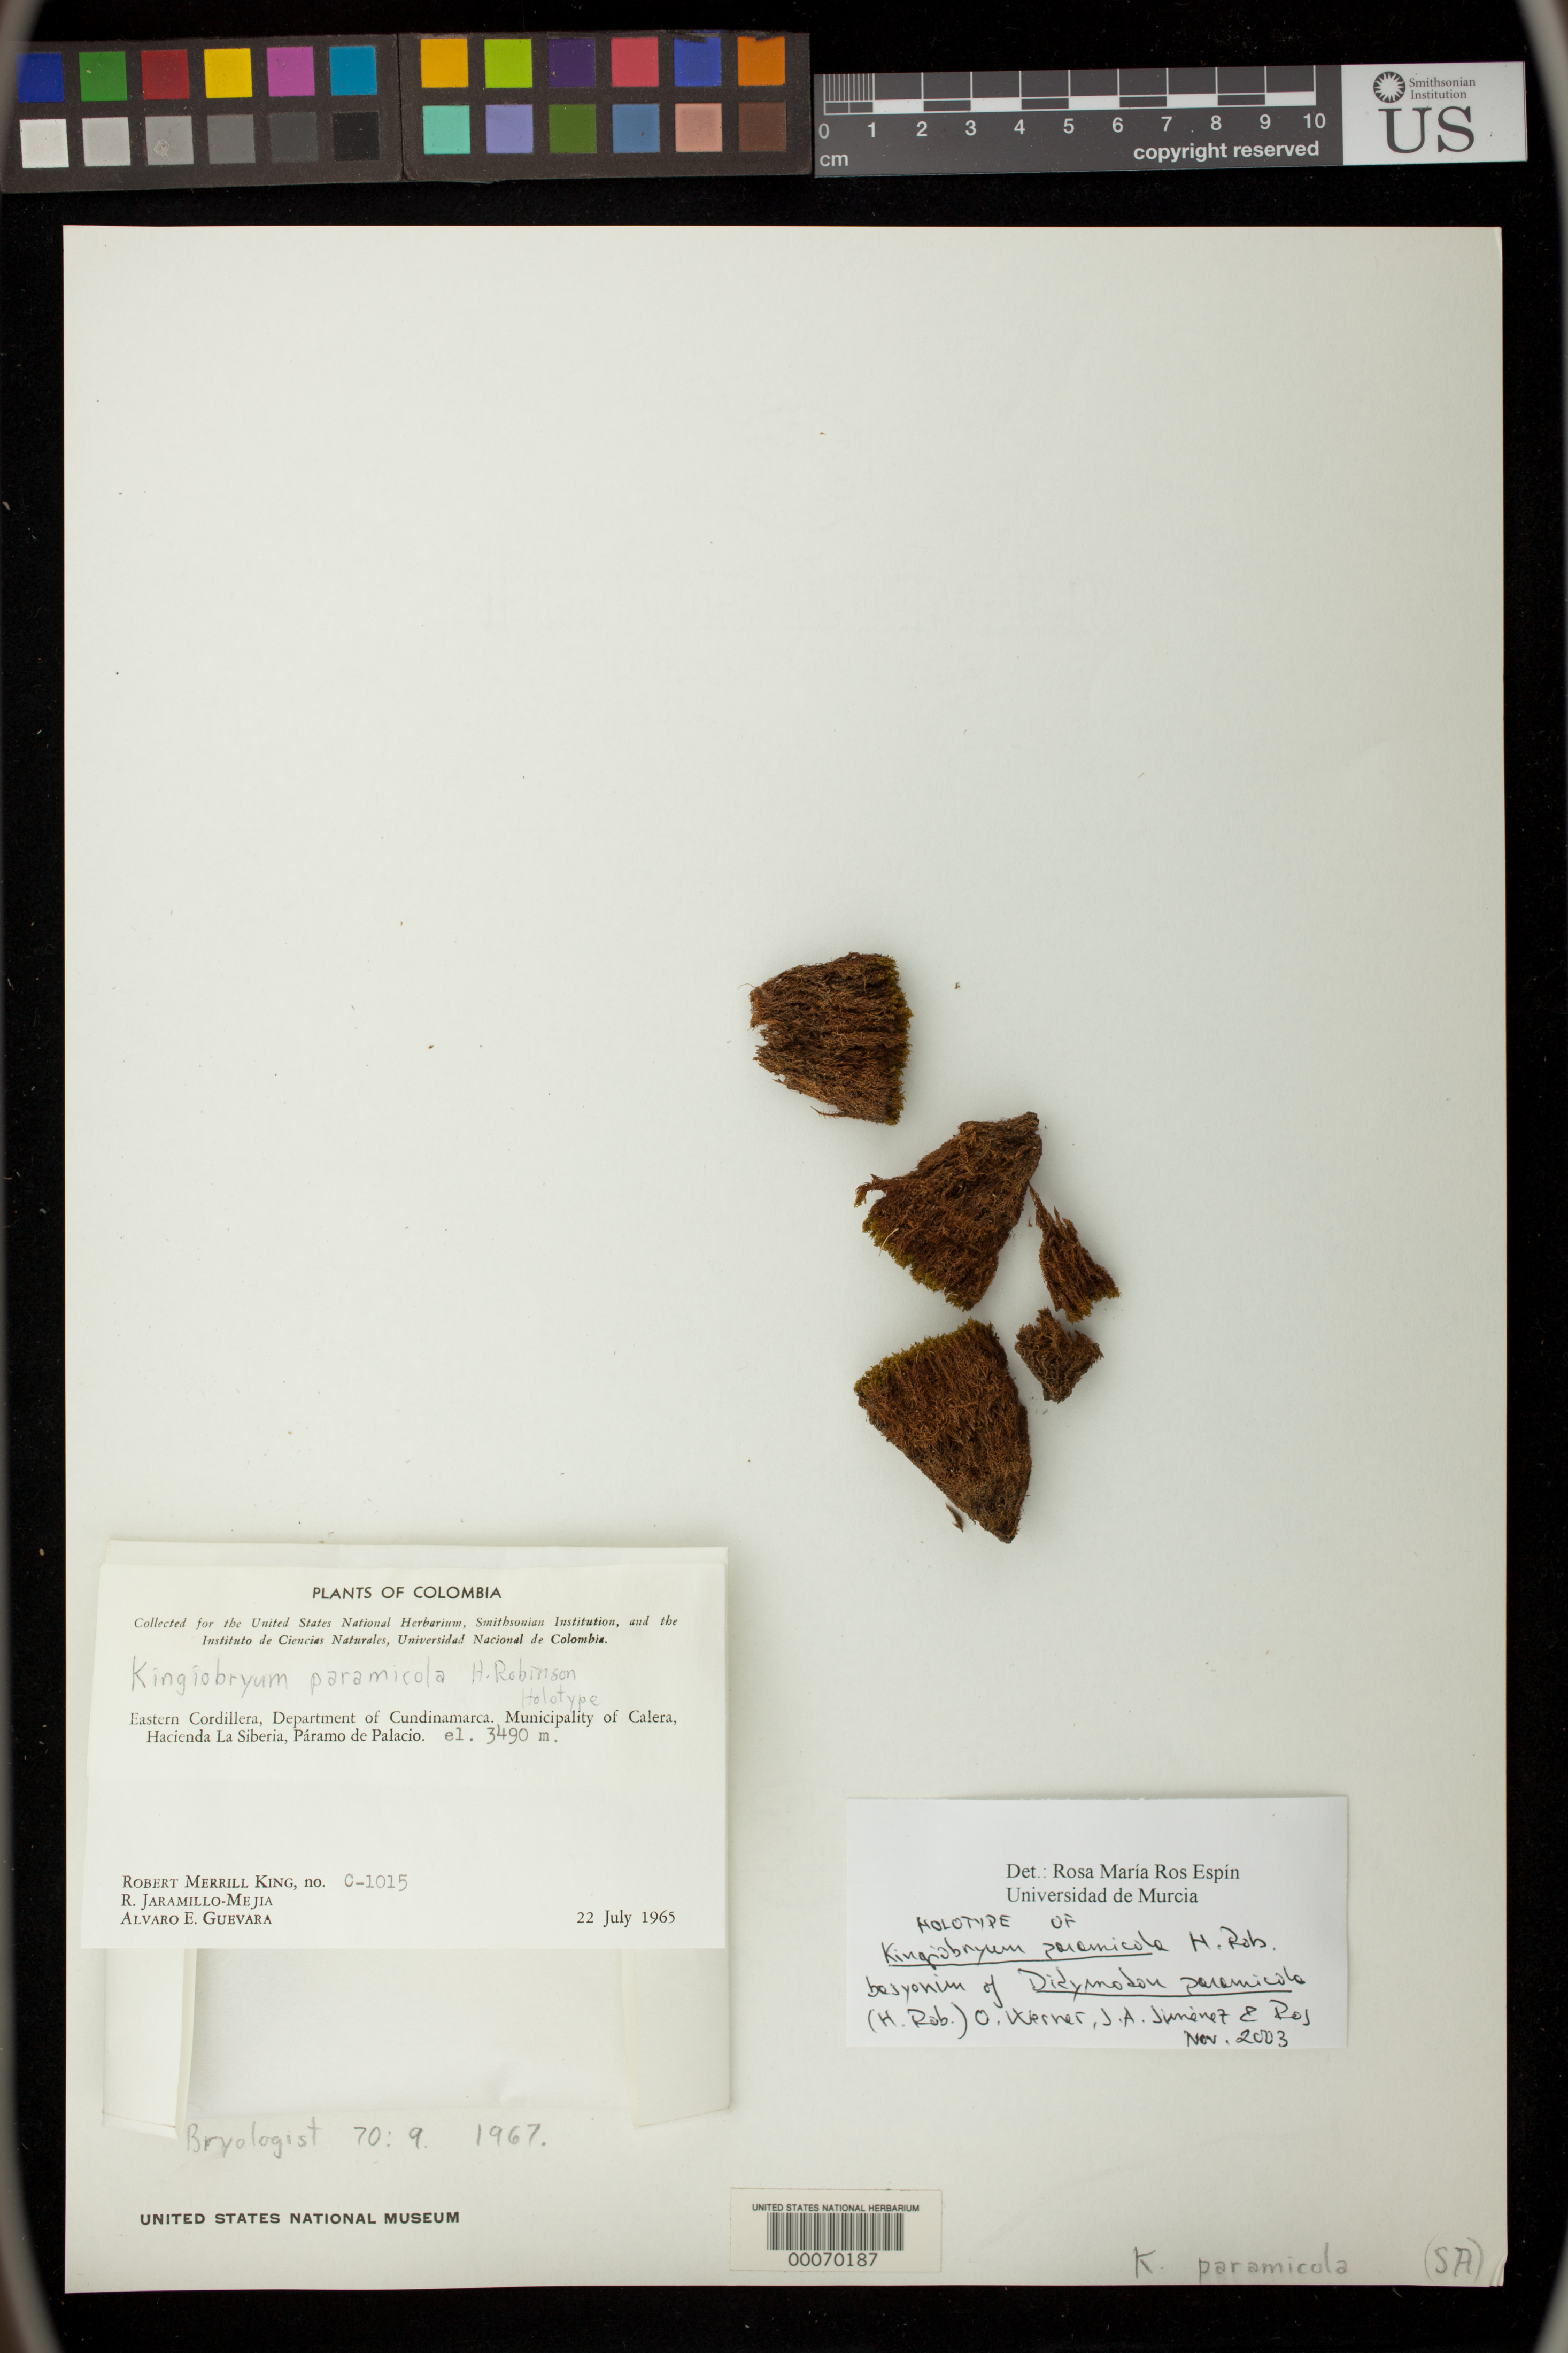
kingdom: Plantae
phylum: Bryophyta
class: Bryopsida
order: Dicranales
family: Dicranaceae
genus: Kingiobryum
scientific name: Kingiobryum paramicola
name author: H. Rob.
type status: Holotype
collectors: R. M. King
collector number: C-1015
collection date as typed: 22 Jul 1965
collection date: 1965-07-22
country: Colombia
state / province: Cundinamarca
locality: Eastern Cordillera, Calera, Hacienda La Siberia, Paramo de Palacio.